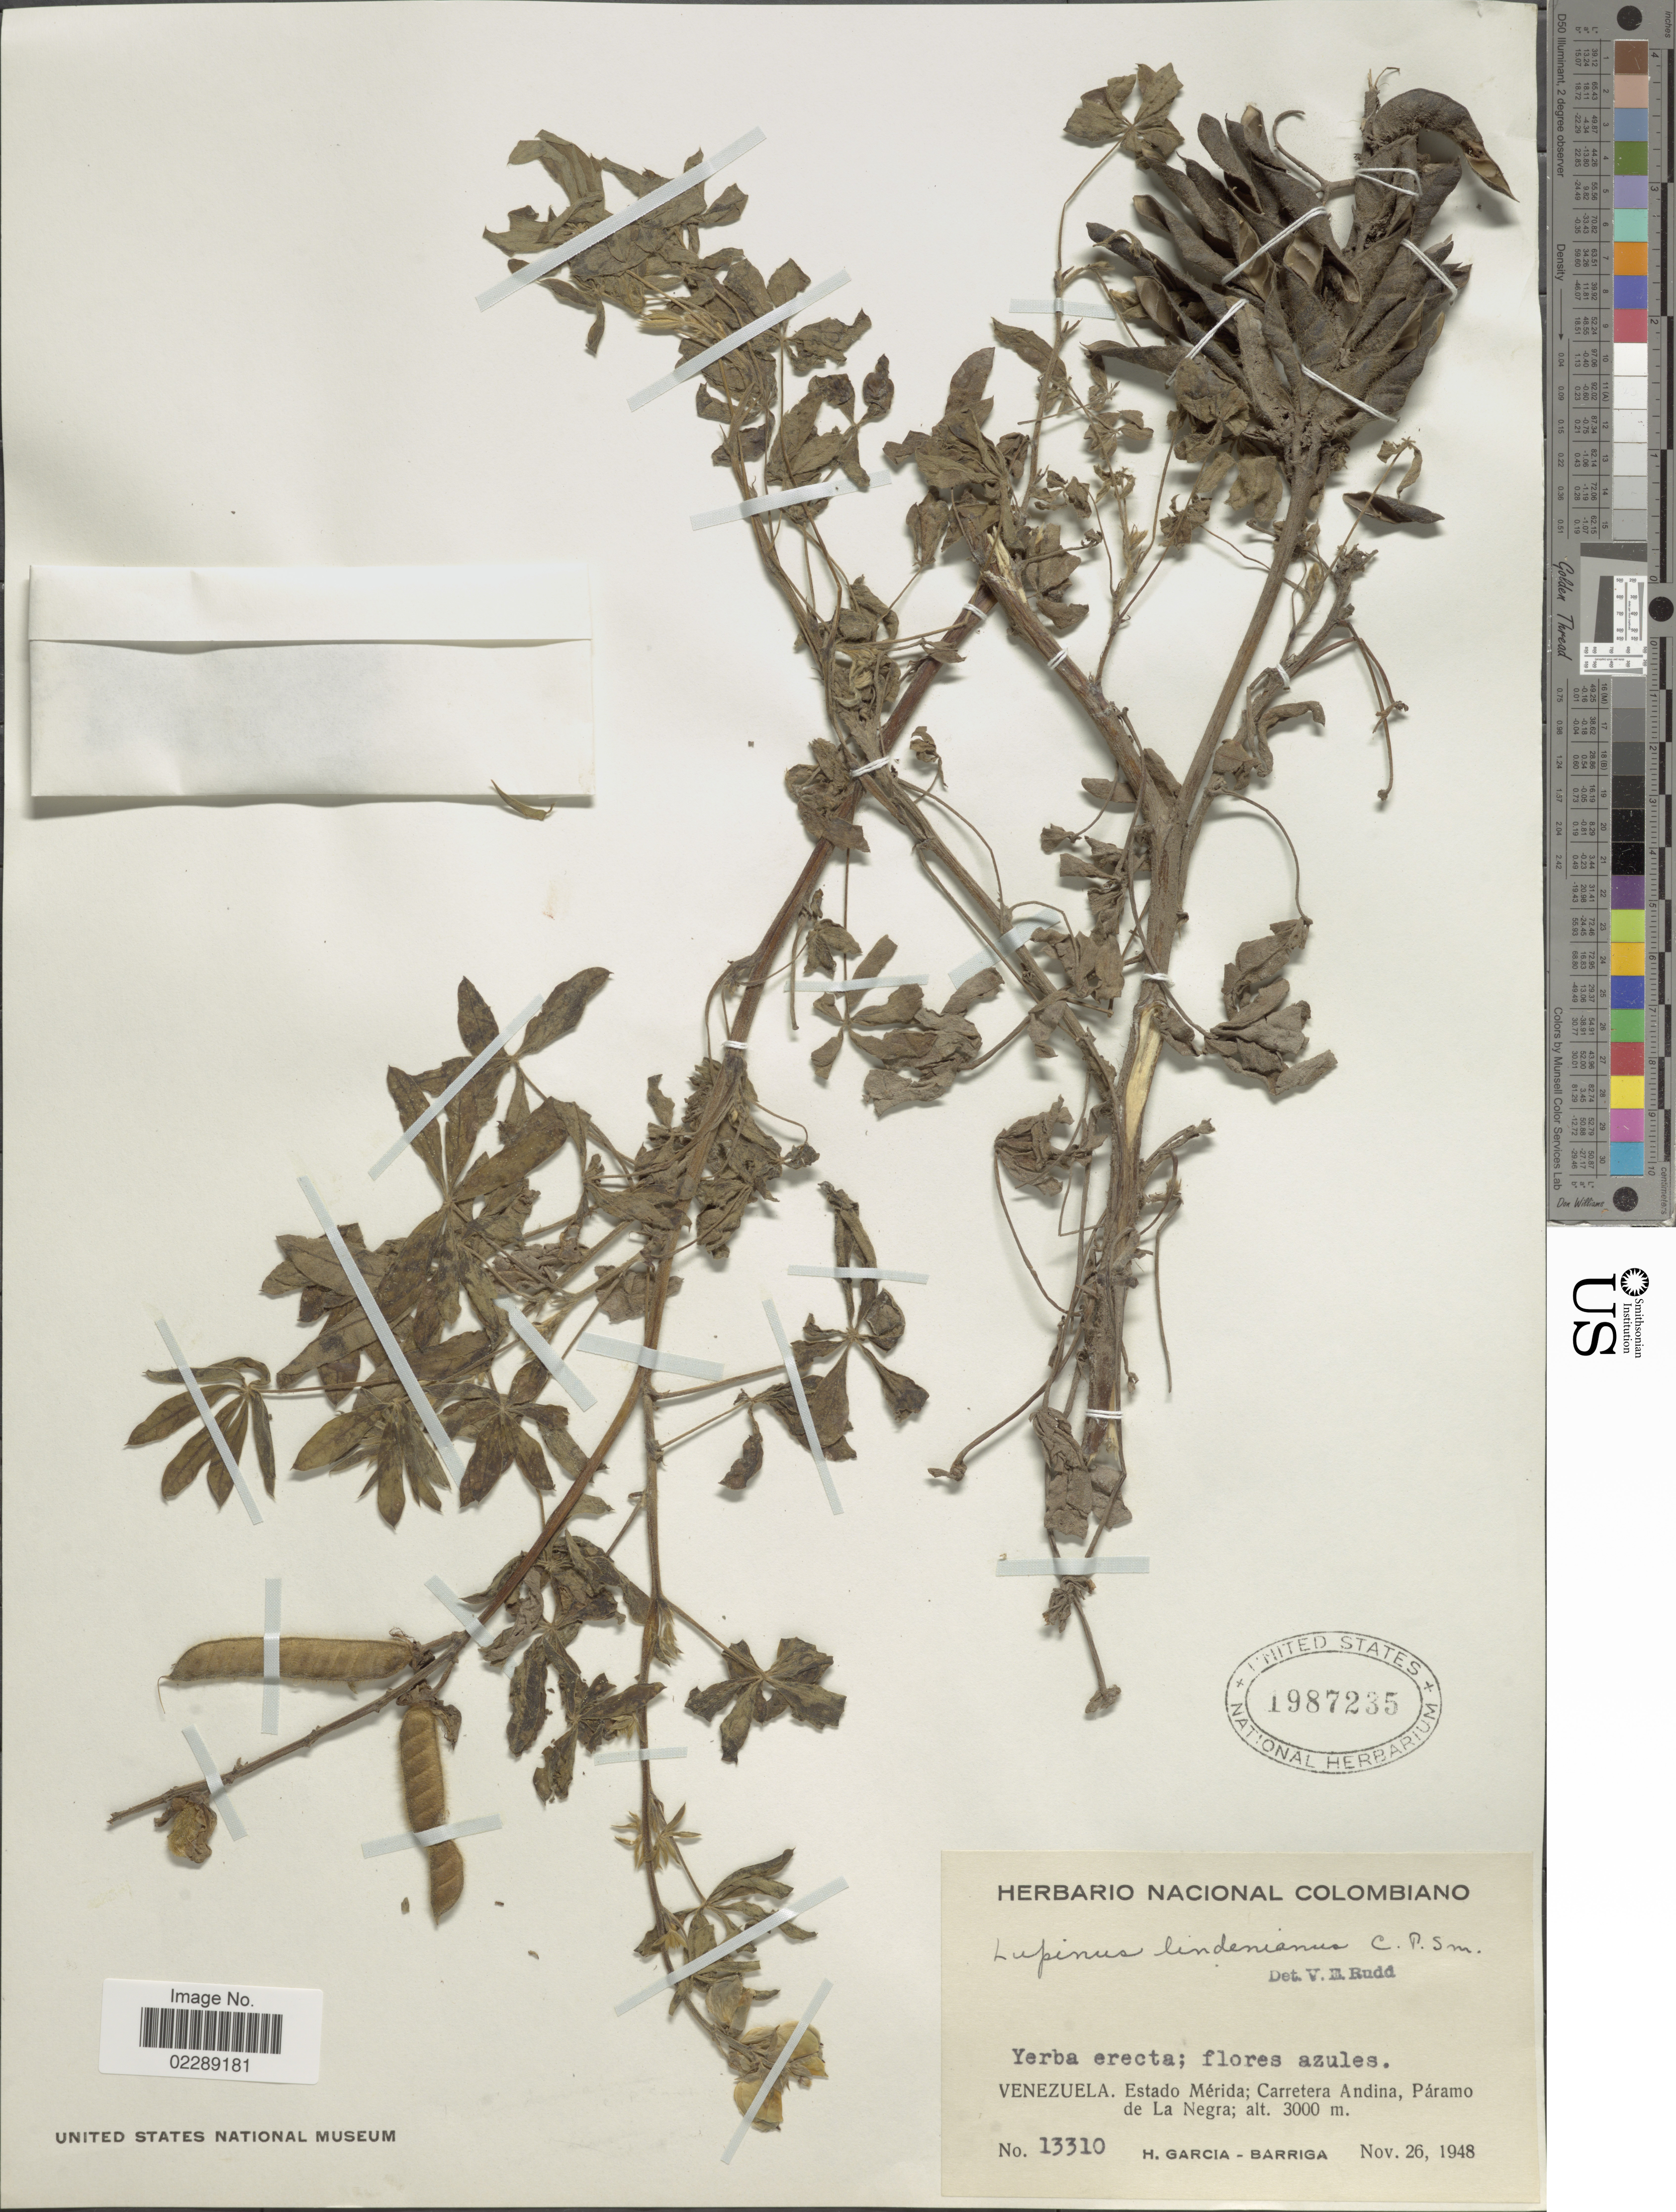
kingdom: Plantae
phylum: Tracheophyta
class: Magnoliopsida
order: Fabales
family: Fabaceae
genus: Lupinus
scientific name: Lupinus lindenianus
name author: C.P. Sm.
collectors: H. García Barriga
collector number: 13310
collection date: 1948-11-26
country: Venezuela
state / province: Mérida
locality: Venezuela. Estado Mérida; Carretera Andina, Páramo de La Negra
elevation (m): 3000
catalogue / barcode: US 1987235